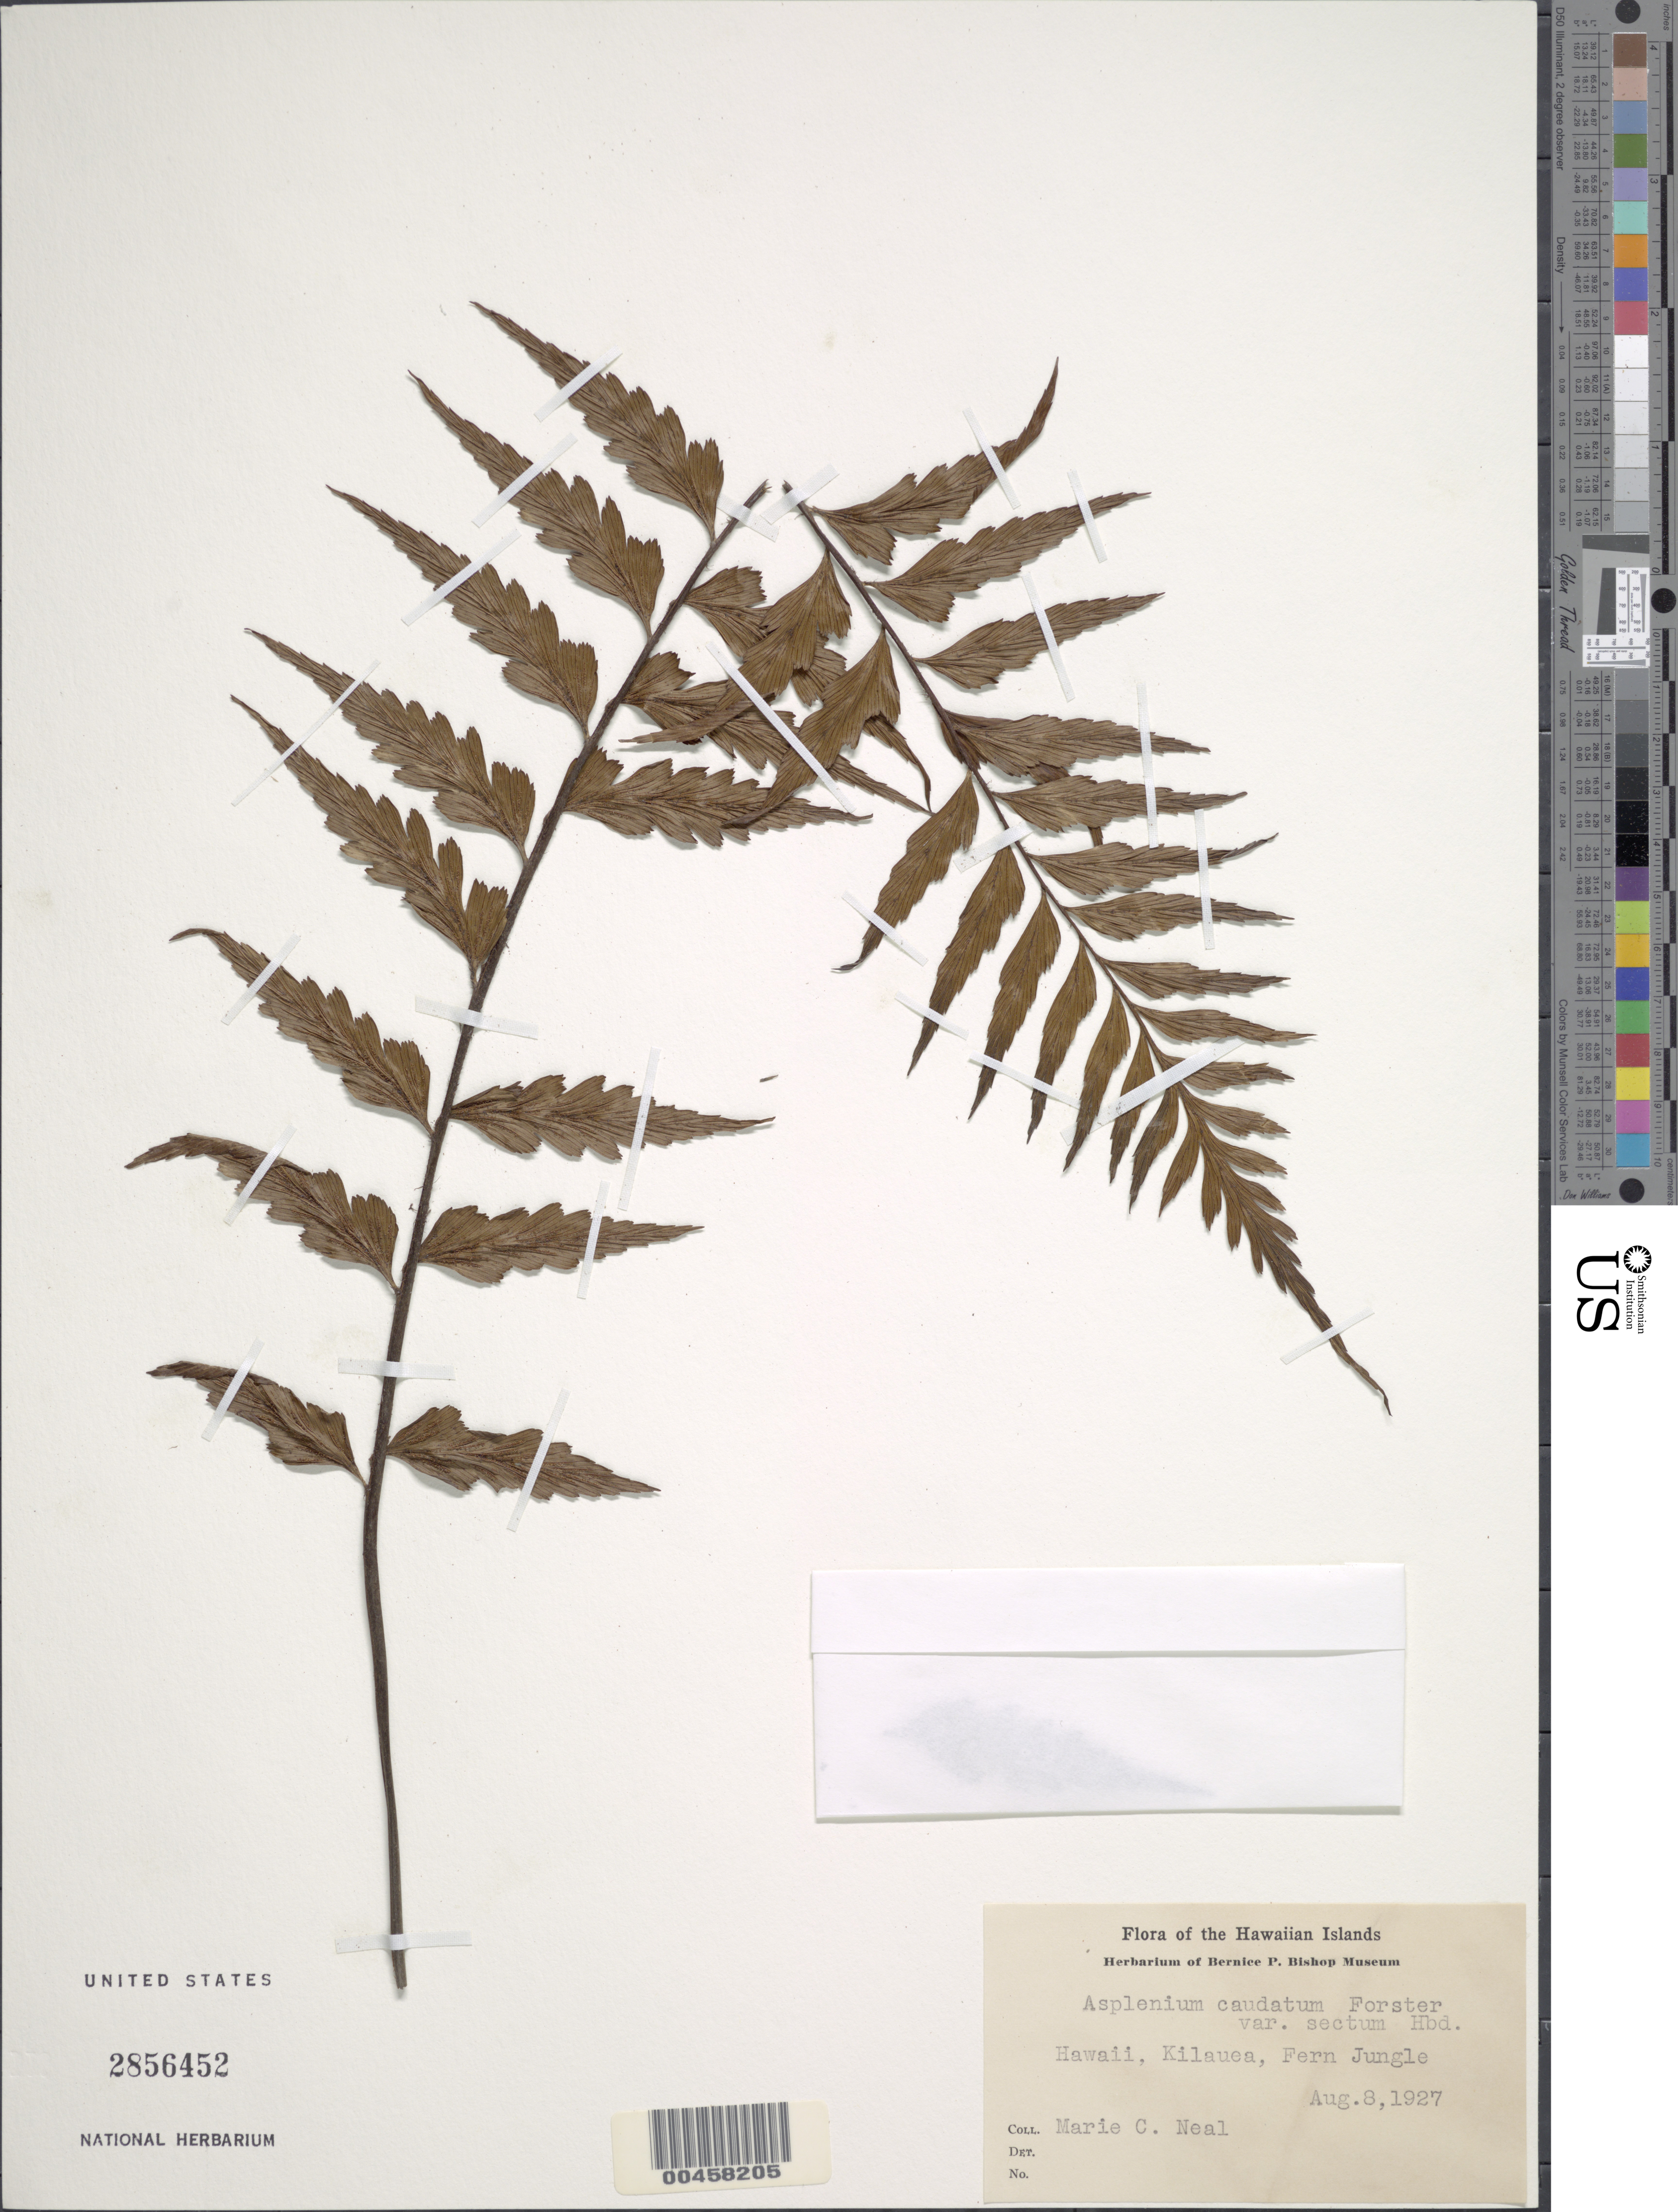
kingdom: Plantae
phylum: Tracheophyta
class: Polypodiopsida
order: Polypodiales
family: Aspleniaceae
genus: Asplenium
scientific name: Asplenium polyodon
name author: G. Forst.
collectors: W. Ning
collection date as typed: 8 Aug 1927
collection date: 1927-08-08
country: United States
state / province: Hawaii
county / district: Hawaii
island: Hawaii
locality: Kilauea, Fern Jungle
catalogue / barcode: US 2856452